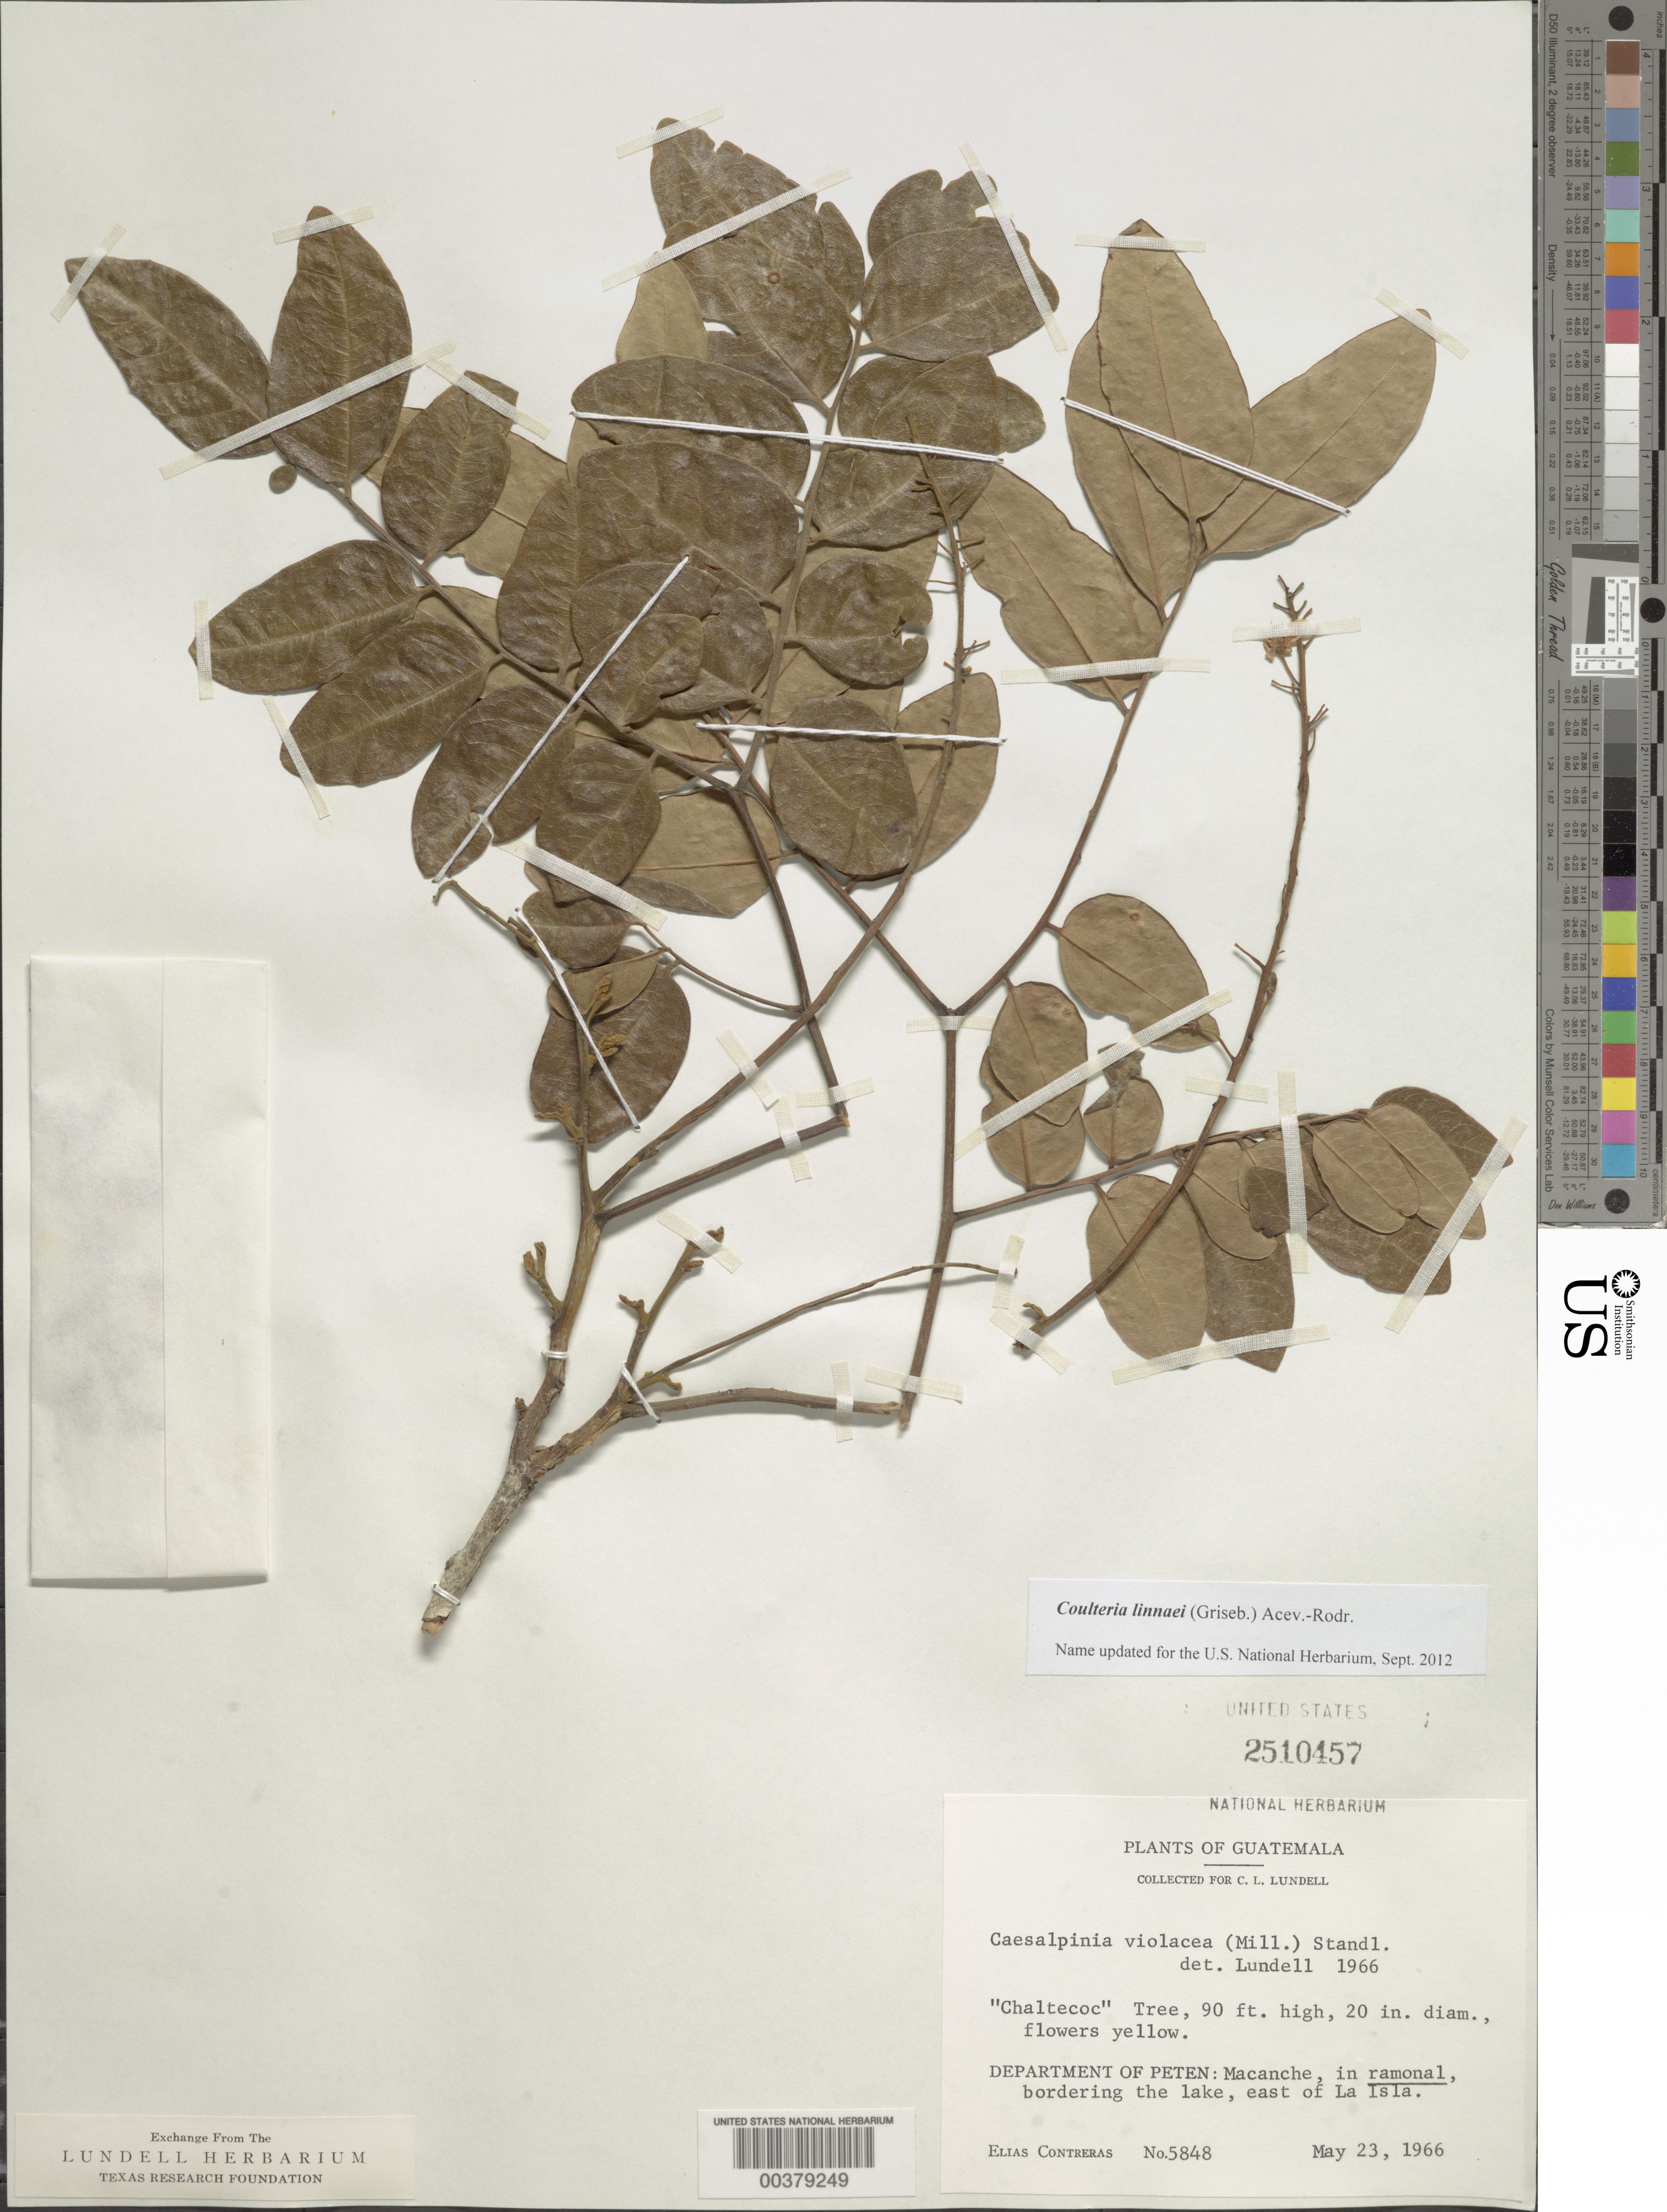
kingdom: Plantae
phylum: Tracheophyta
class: Magnoliopsida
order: Fabales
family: Fabaceae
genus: Coulteria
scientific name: Coulteria linnaei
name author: (Griseb.) Acev.-Rodr.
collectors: E. Contreras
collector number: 5848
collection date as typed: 23 May 1966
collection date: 1966-05-23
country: Guatemala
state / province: El Petén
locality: Macanche, bordering the lake, E of La Isla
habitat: In ramonal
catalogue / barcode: US 2510457